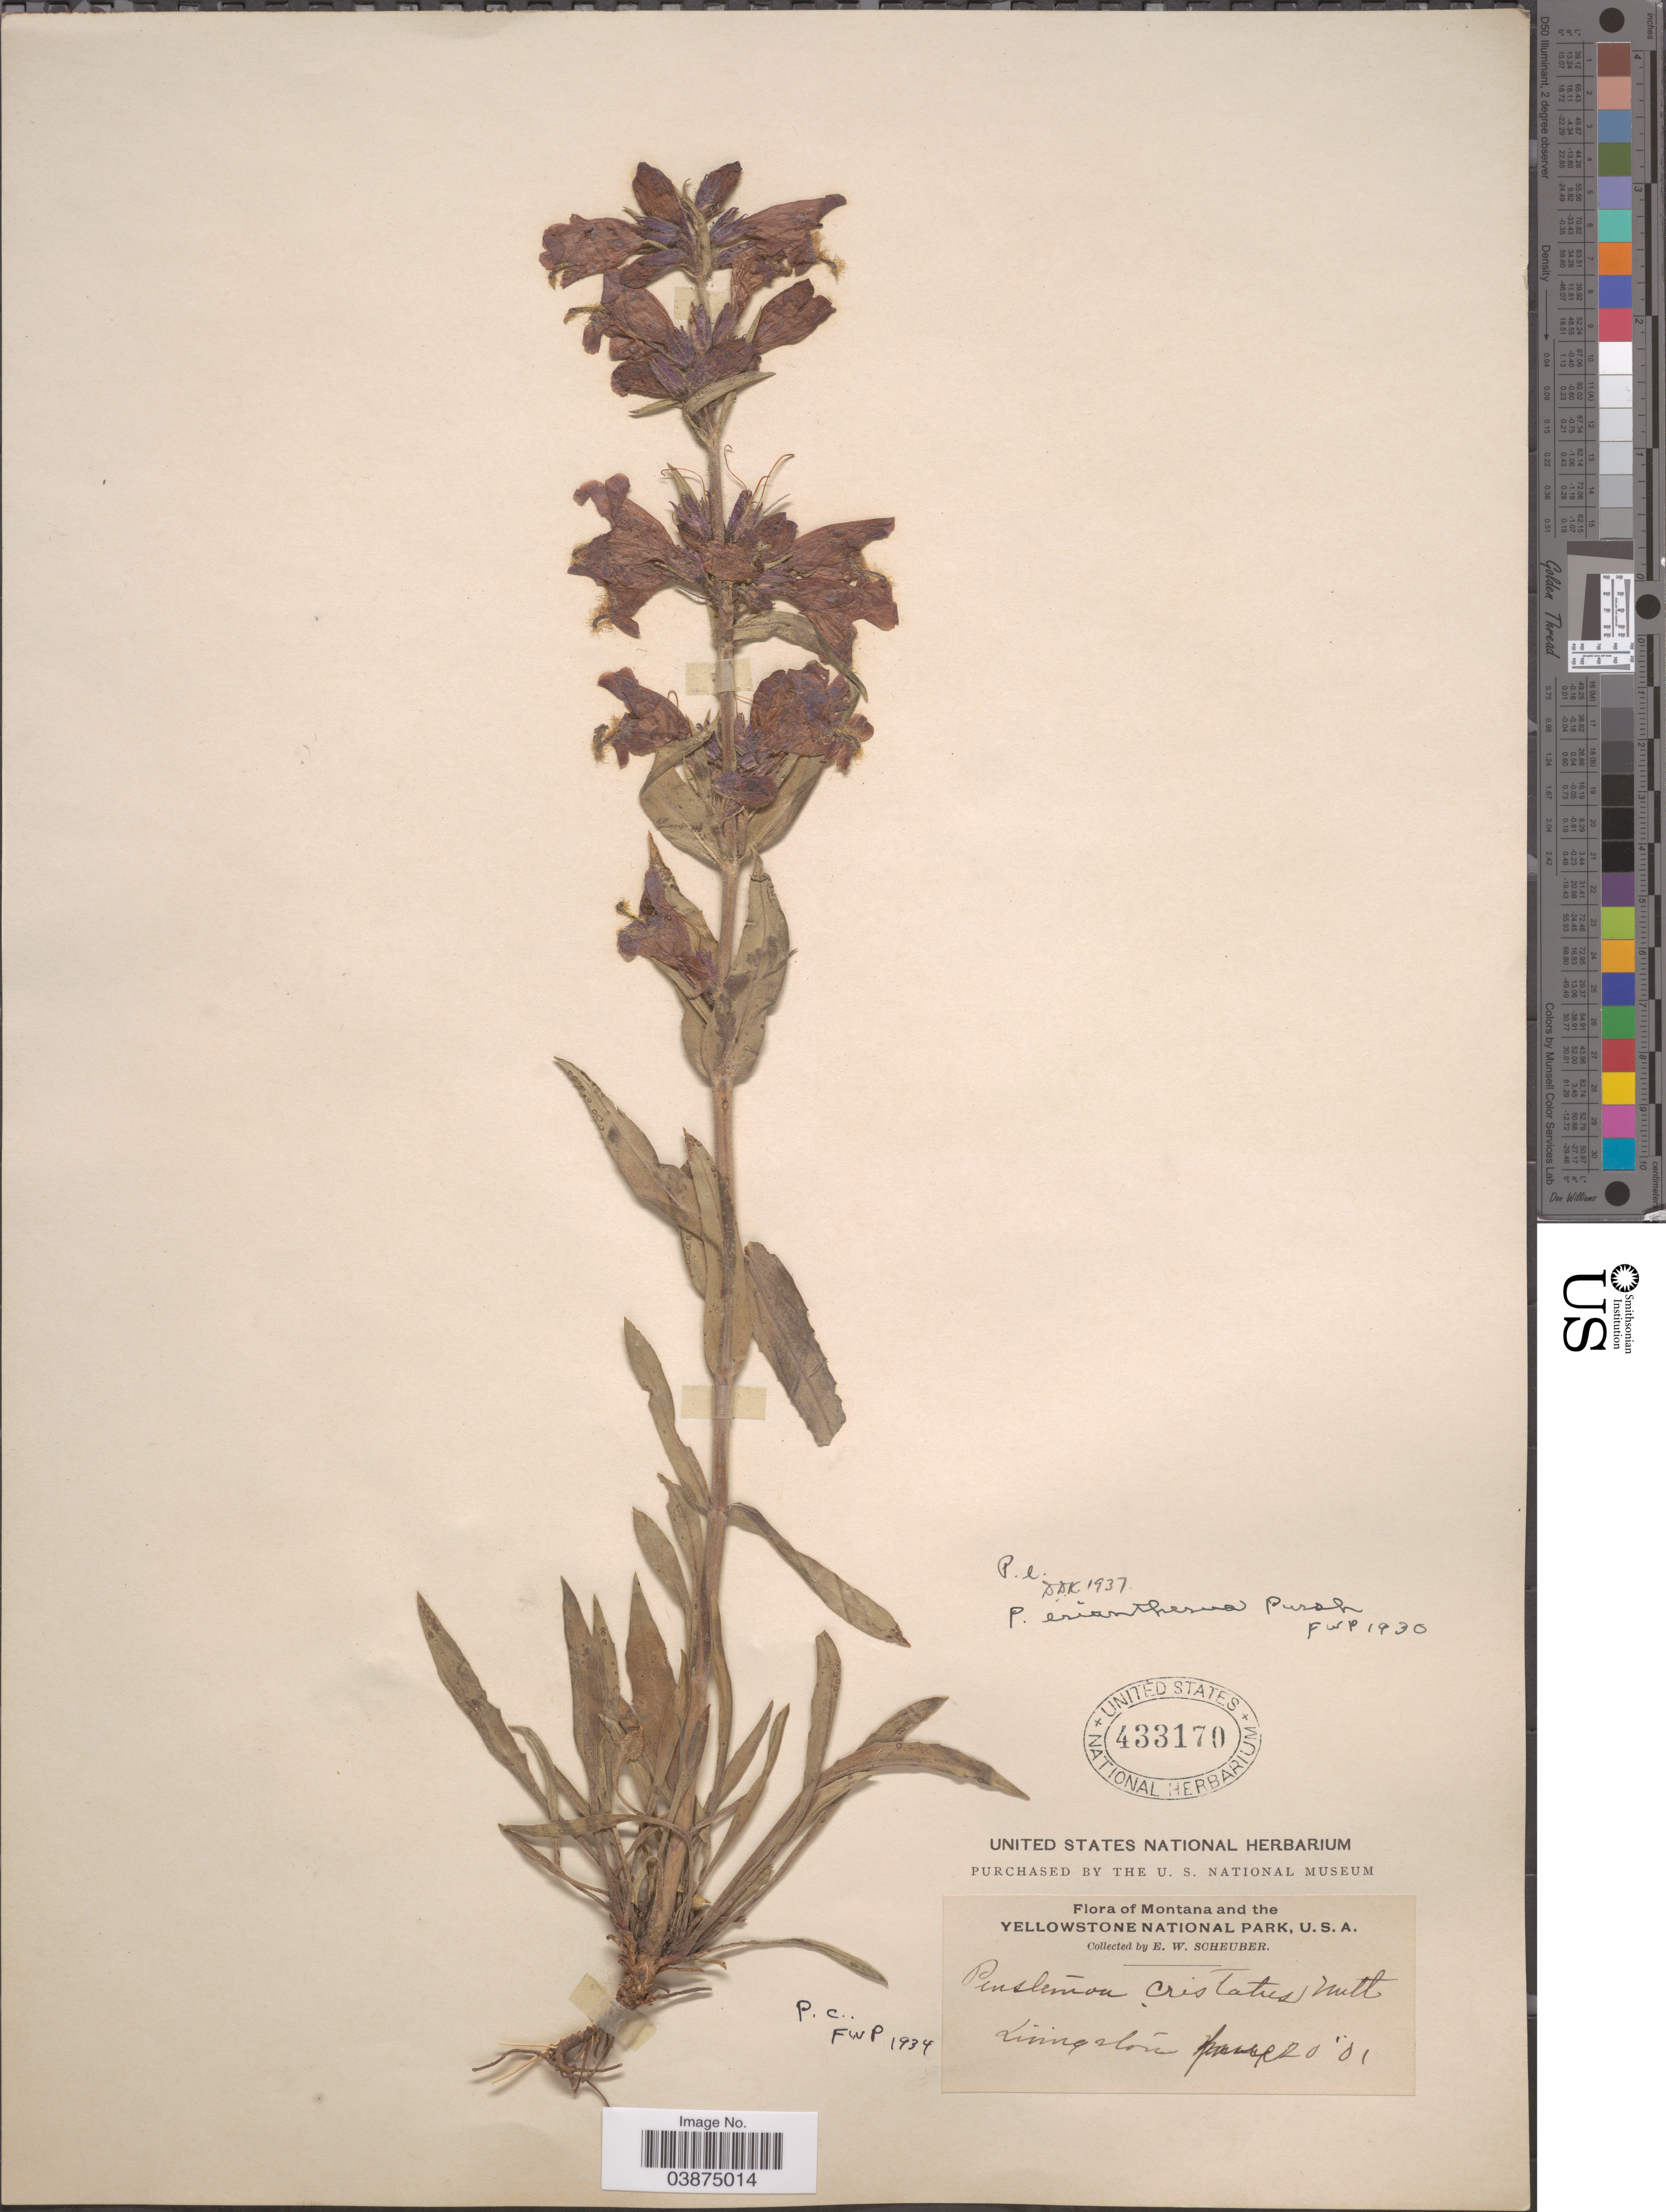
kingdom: Plantae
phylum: Tracheophyta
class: Magnoliopsida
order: Lamiales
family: Plantaginaceae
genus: Penstemon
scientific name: Penstemon eriantherus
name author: Pursh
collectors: E. Scheuber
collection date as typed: Transcribed d/m/y: 20/7/81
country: United States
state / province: Montana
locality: The Yellowstone National Park. Livingston.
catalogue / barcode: US 433170